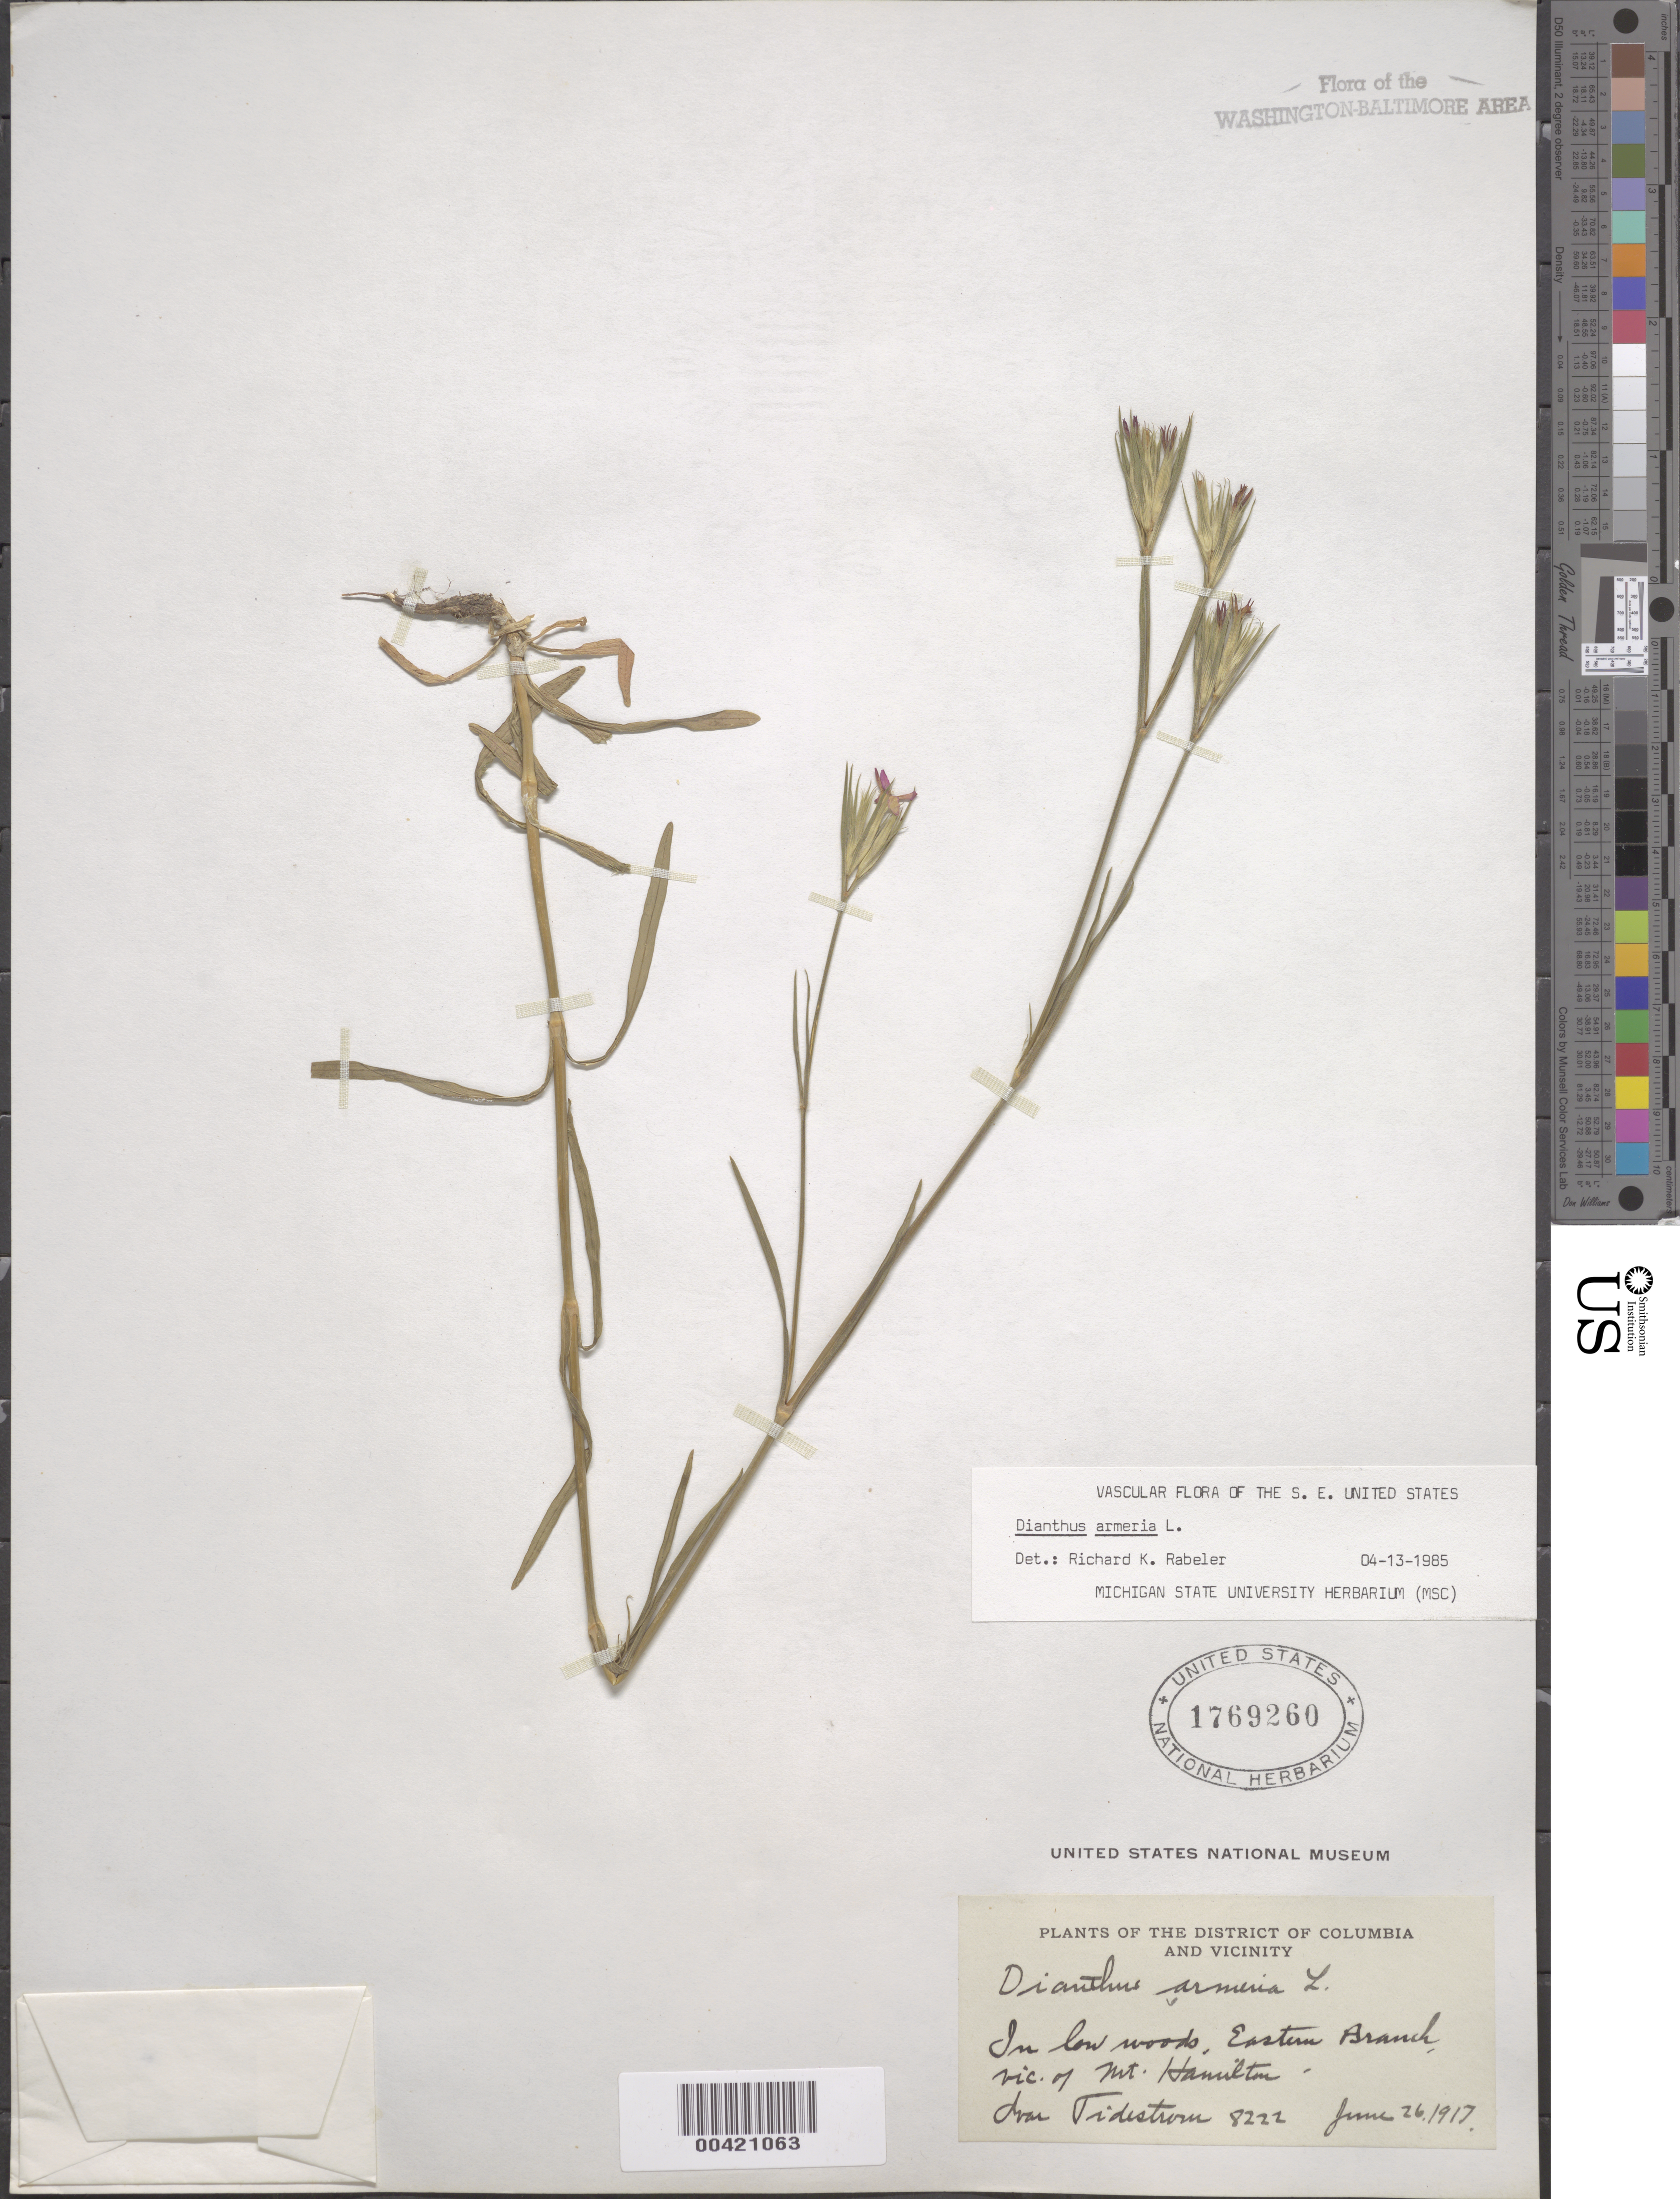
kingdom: Plantae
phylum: Tracheophyta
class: Magnoliopsida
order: Caryophyllales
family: Caryophyllaceae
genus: Dianthus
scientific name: Dianthus armeria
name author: L.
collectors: I. F. Tidestrom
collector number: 8222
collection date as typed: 26 Jun 1917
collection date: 1917-06-26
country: United States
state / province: District of Columbia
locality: Eastern Branch Mount Hamilton vicinity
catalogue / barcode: US 1769260